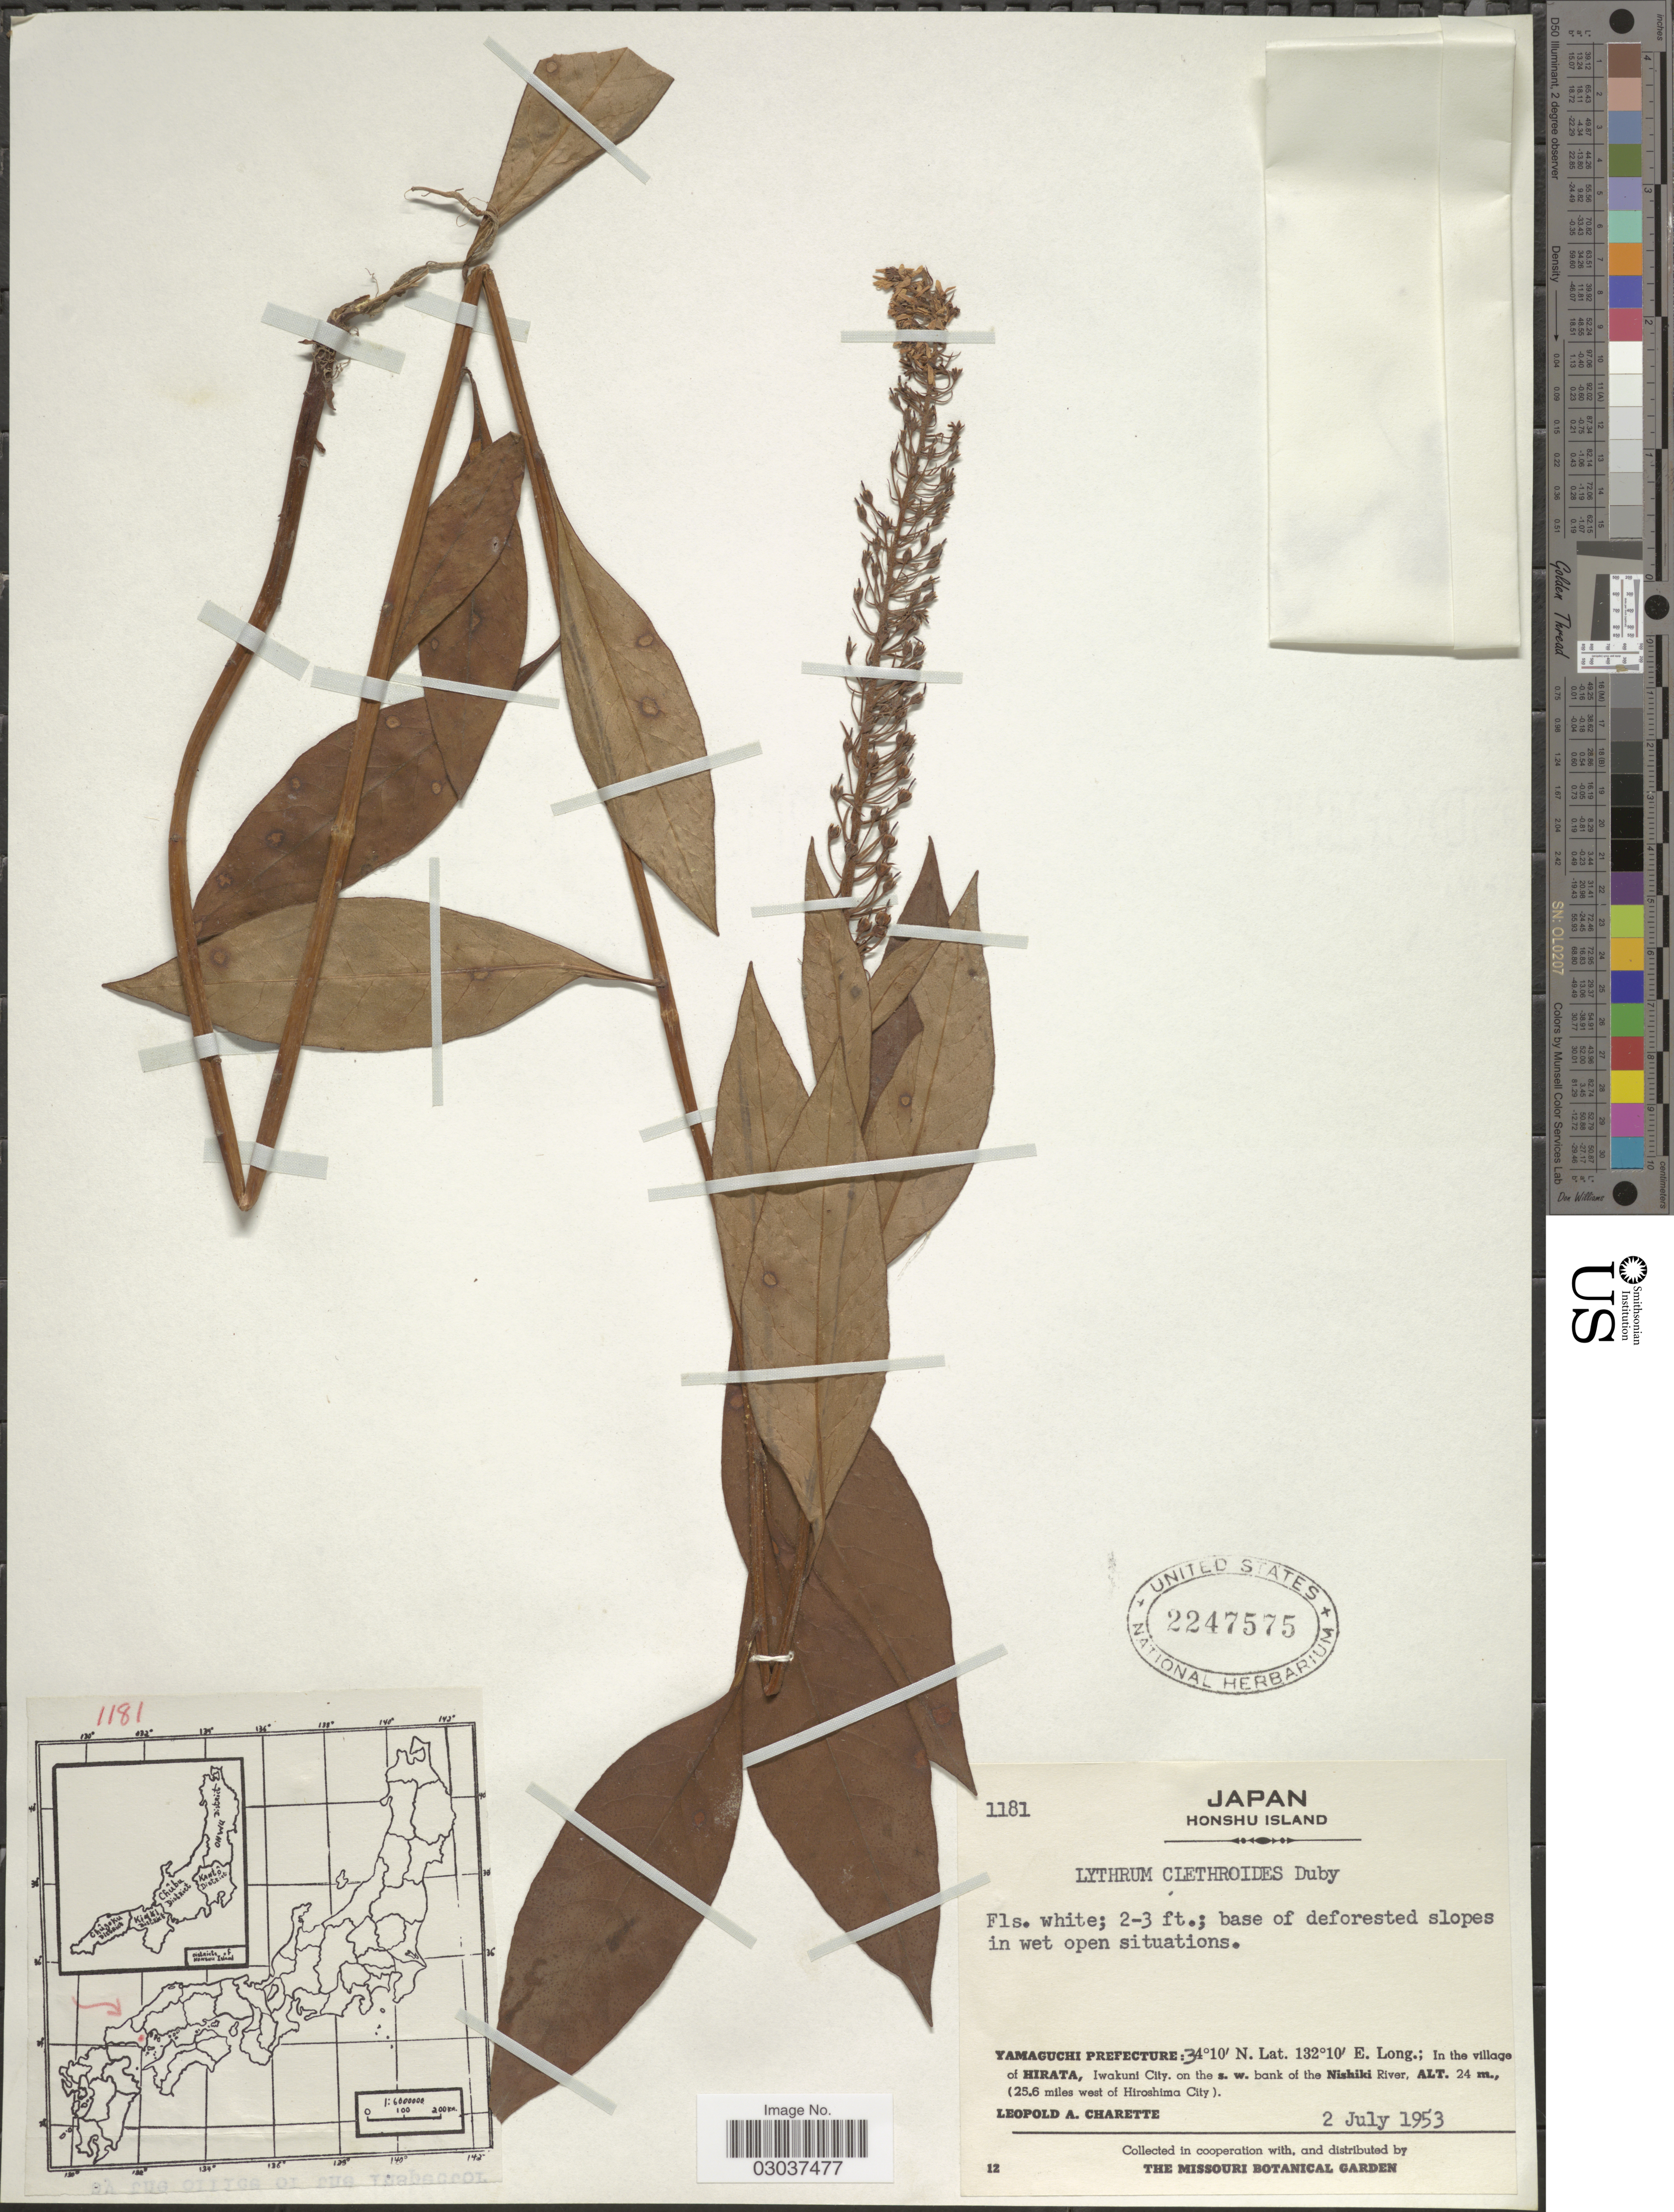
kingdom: Plantae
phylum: Tracheophyta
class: Magnoliopsida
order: Myrtales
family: Lythraceae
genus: Lythrum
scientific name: Lythrum clethroides Duby, ined.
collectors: L. A. Charette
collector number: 1181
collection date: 1953-07-02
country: Japan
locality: Honshu Island. Yamaguchi Prefecture. In the village of Hirata, Iwakuni City. on the s.w. bank of the Nishiki River. (25.6 miles west of Hiroshima City).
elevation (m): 24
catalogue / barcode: US 2247575